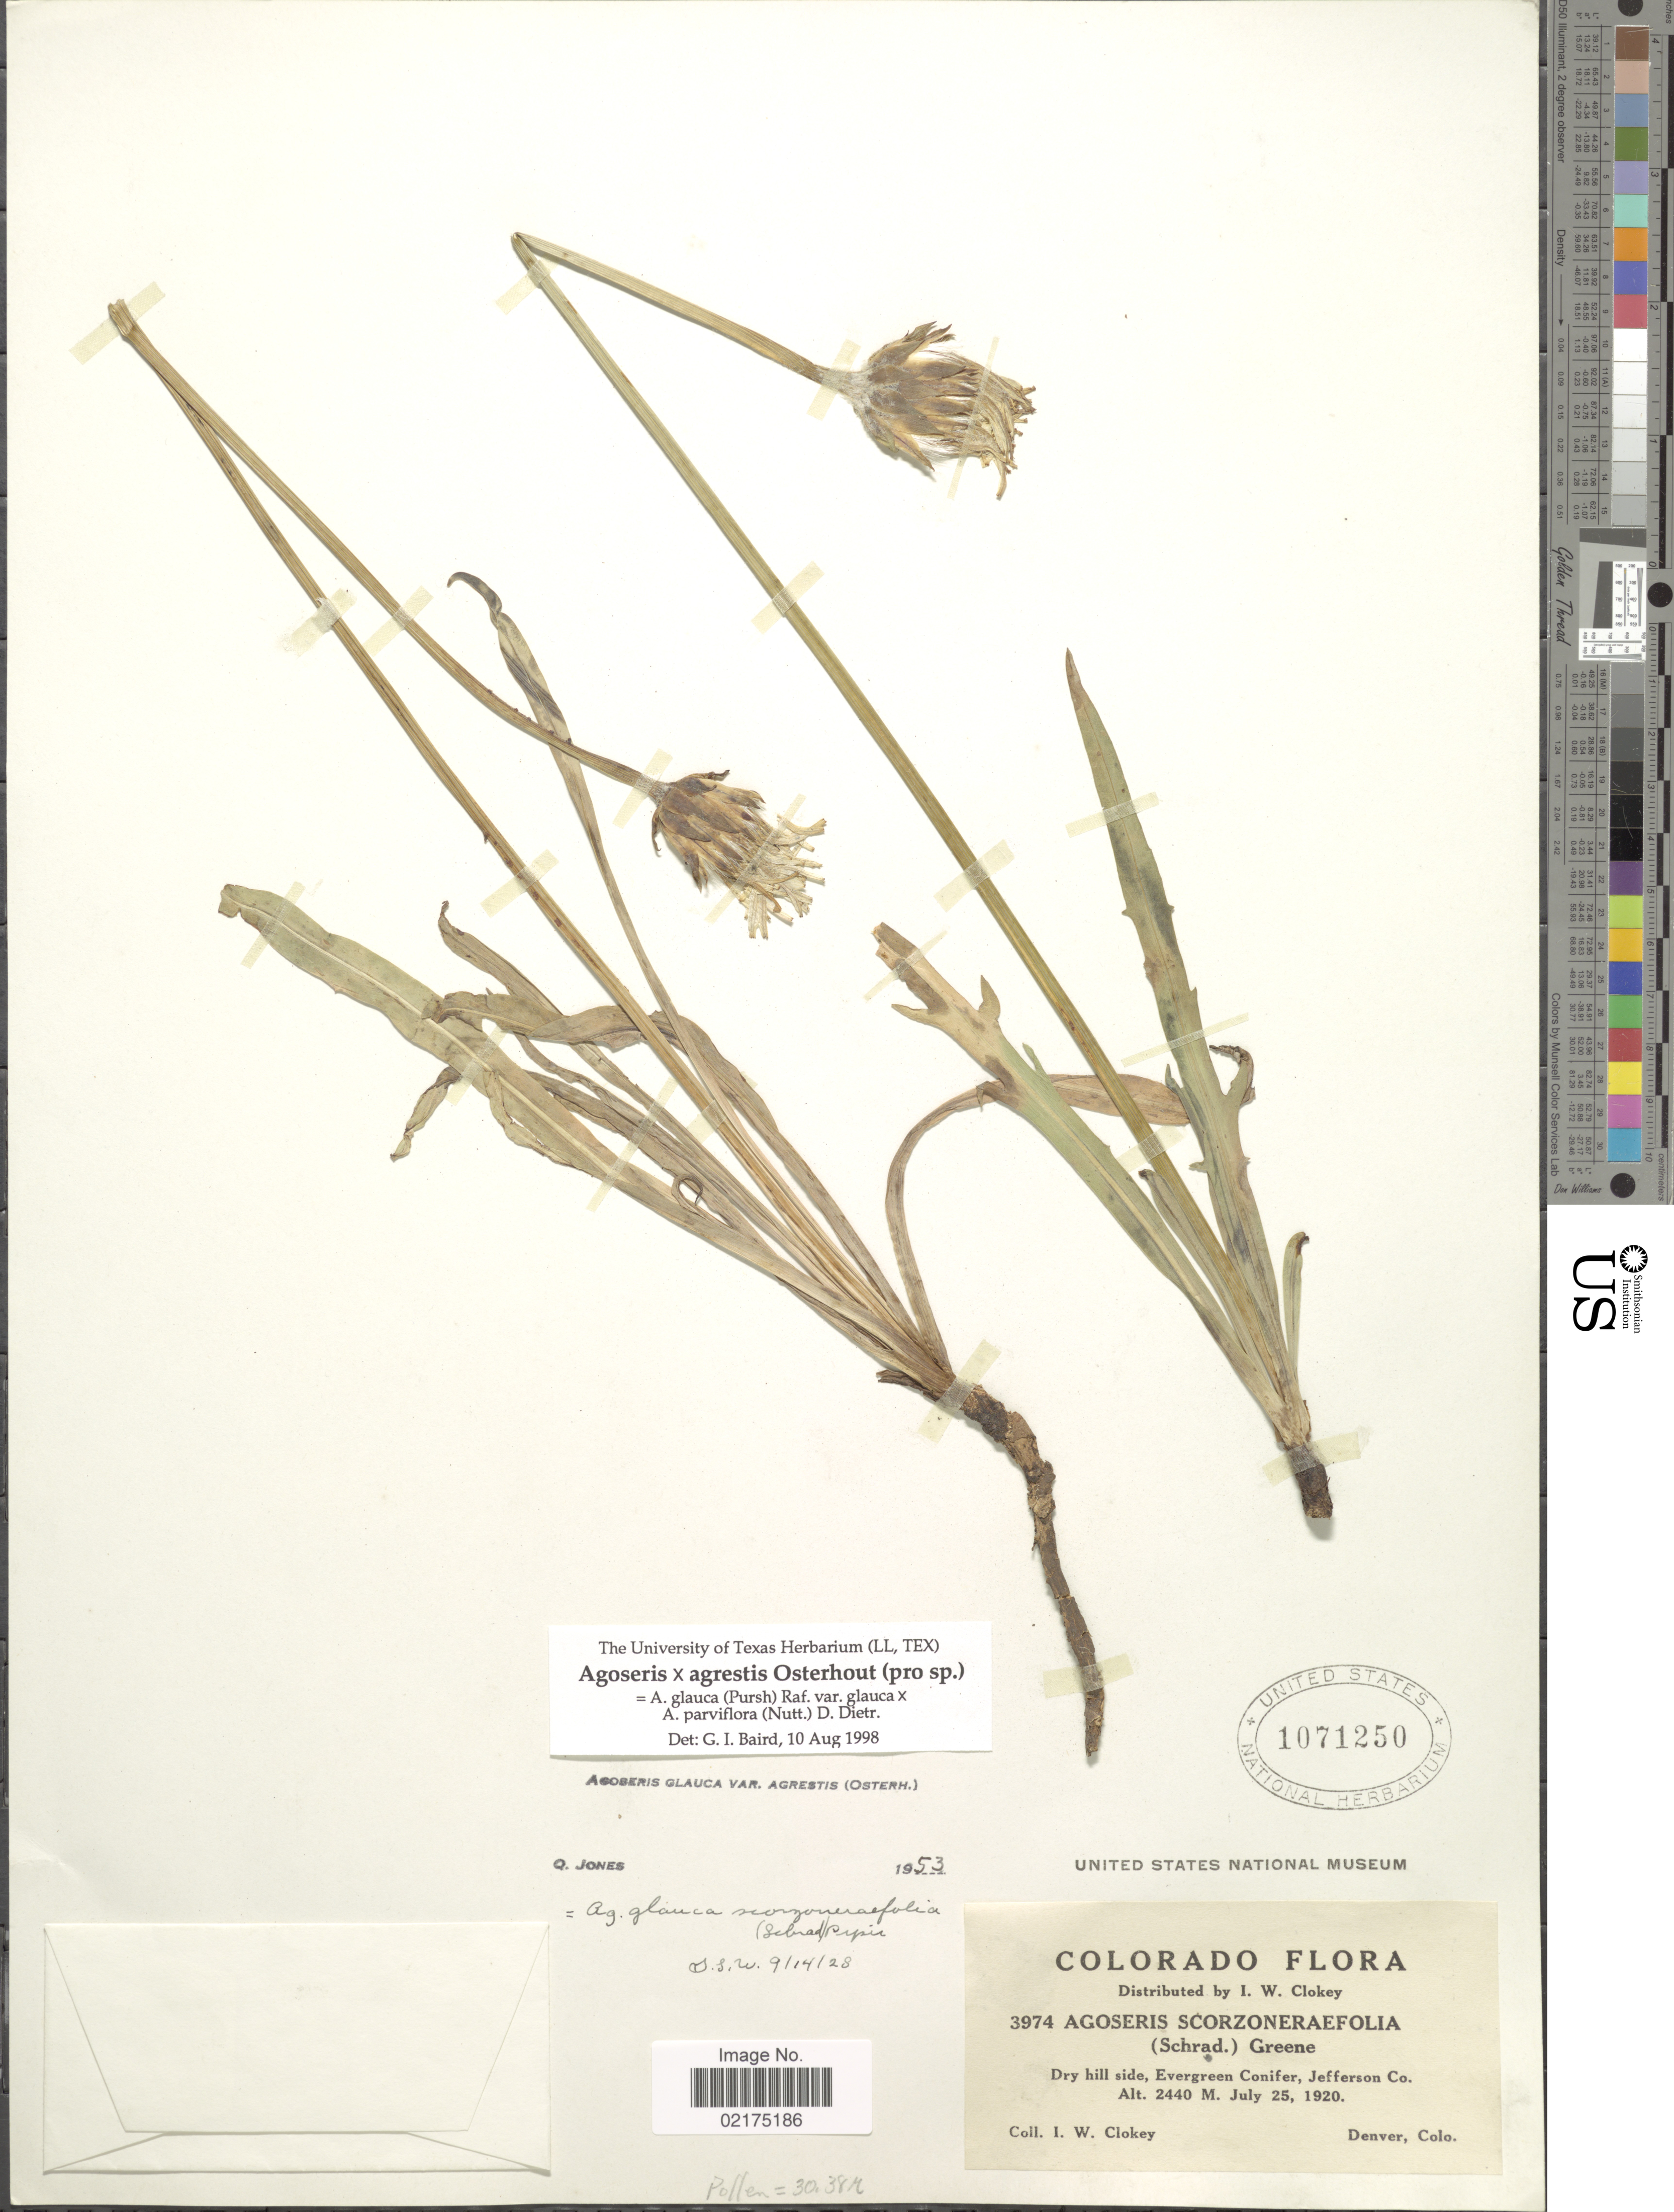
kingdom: Plantae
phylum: Tracheophyta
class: Magnoliopsida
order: Asterales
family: Asteraceae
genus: Agoseris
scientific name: Agoseris agrestis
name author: Osterh.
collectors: I. W. Clokey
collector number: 3974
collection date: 1920-07-25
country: United States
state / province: Colorado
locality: Evergreen Conifer, Jefferson Co.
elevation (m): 2440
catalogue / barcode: US 1071250